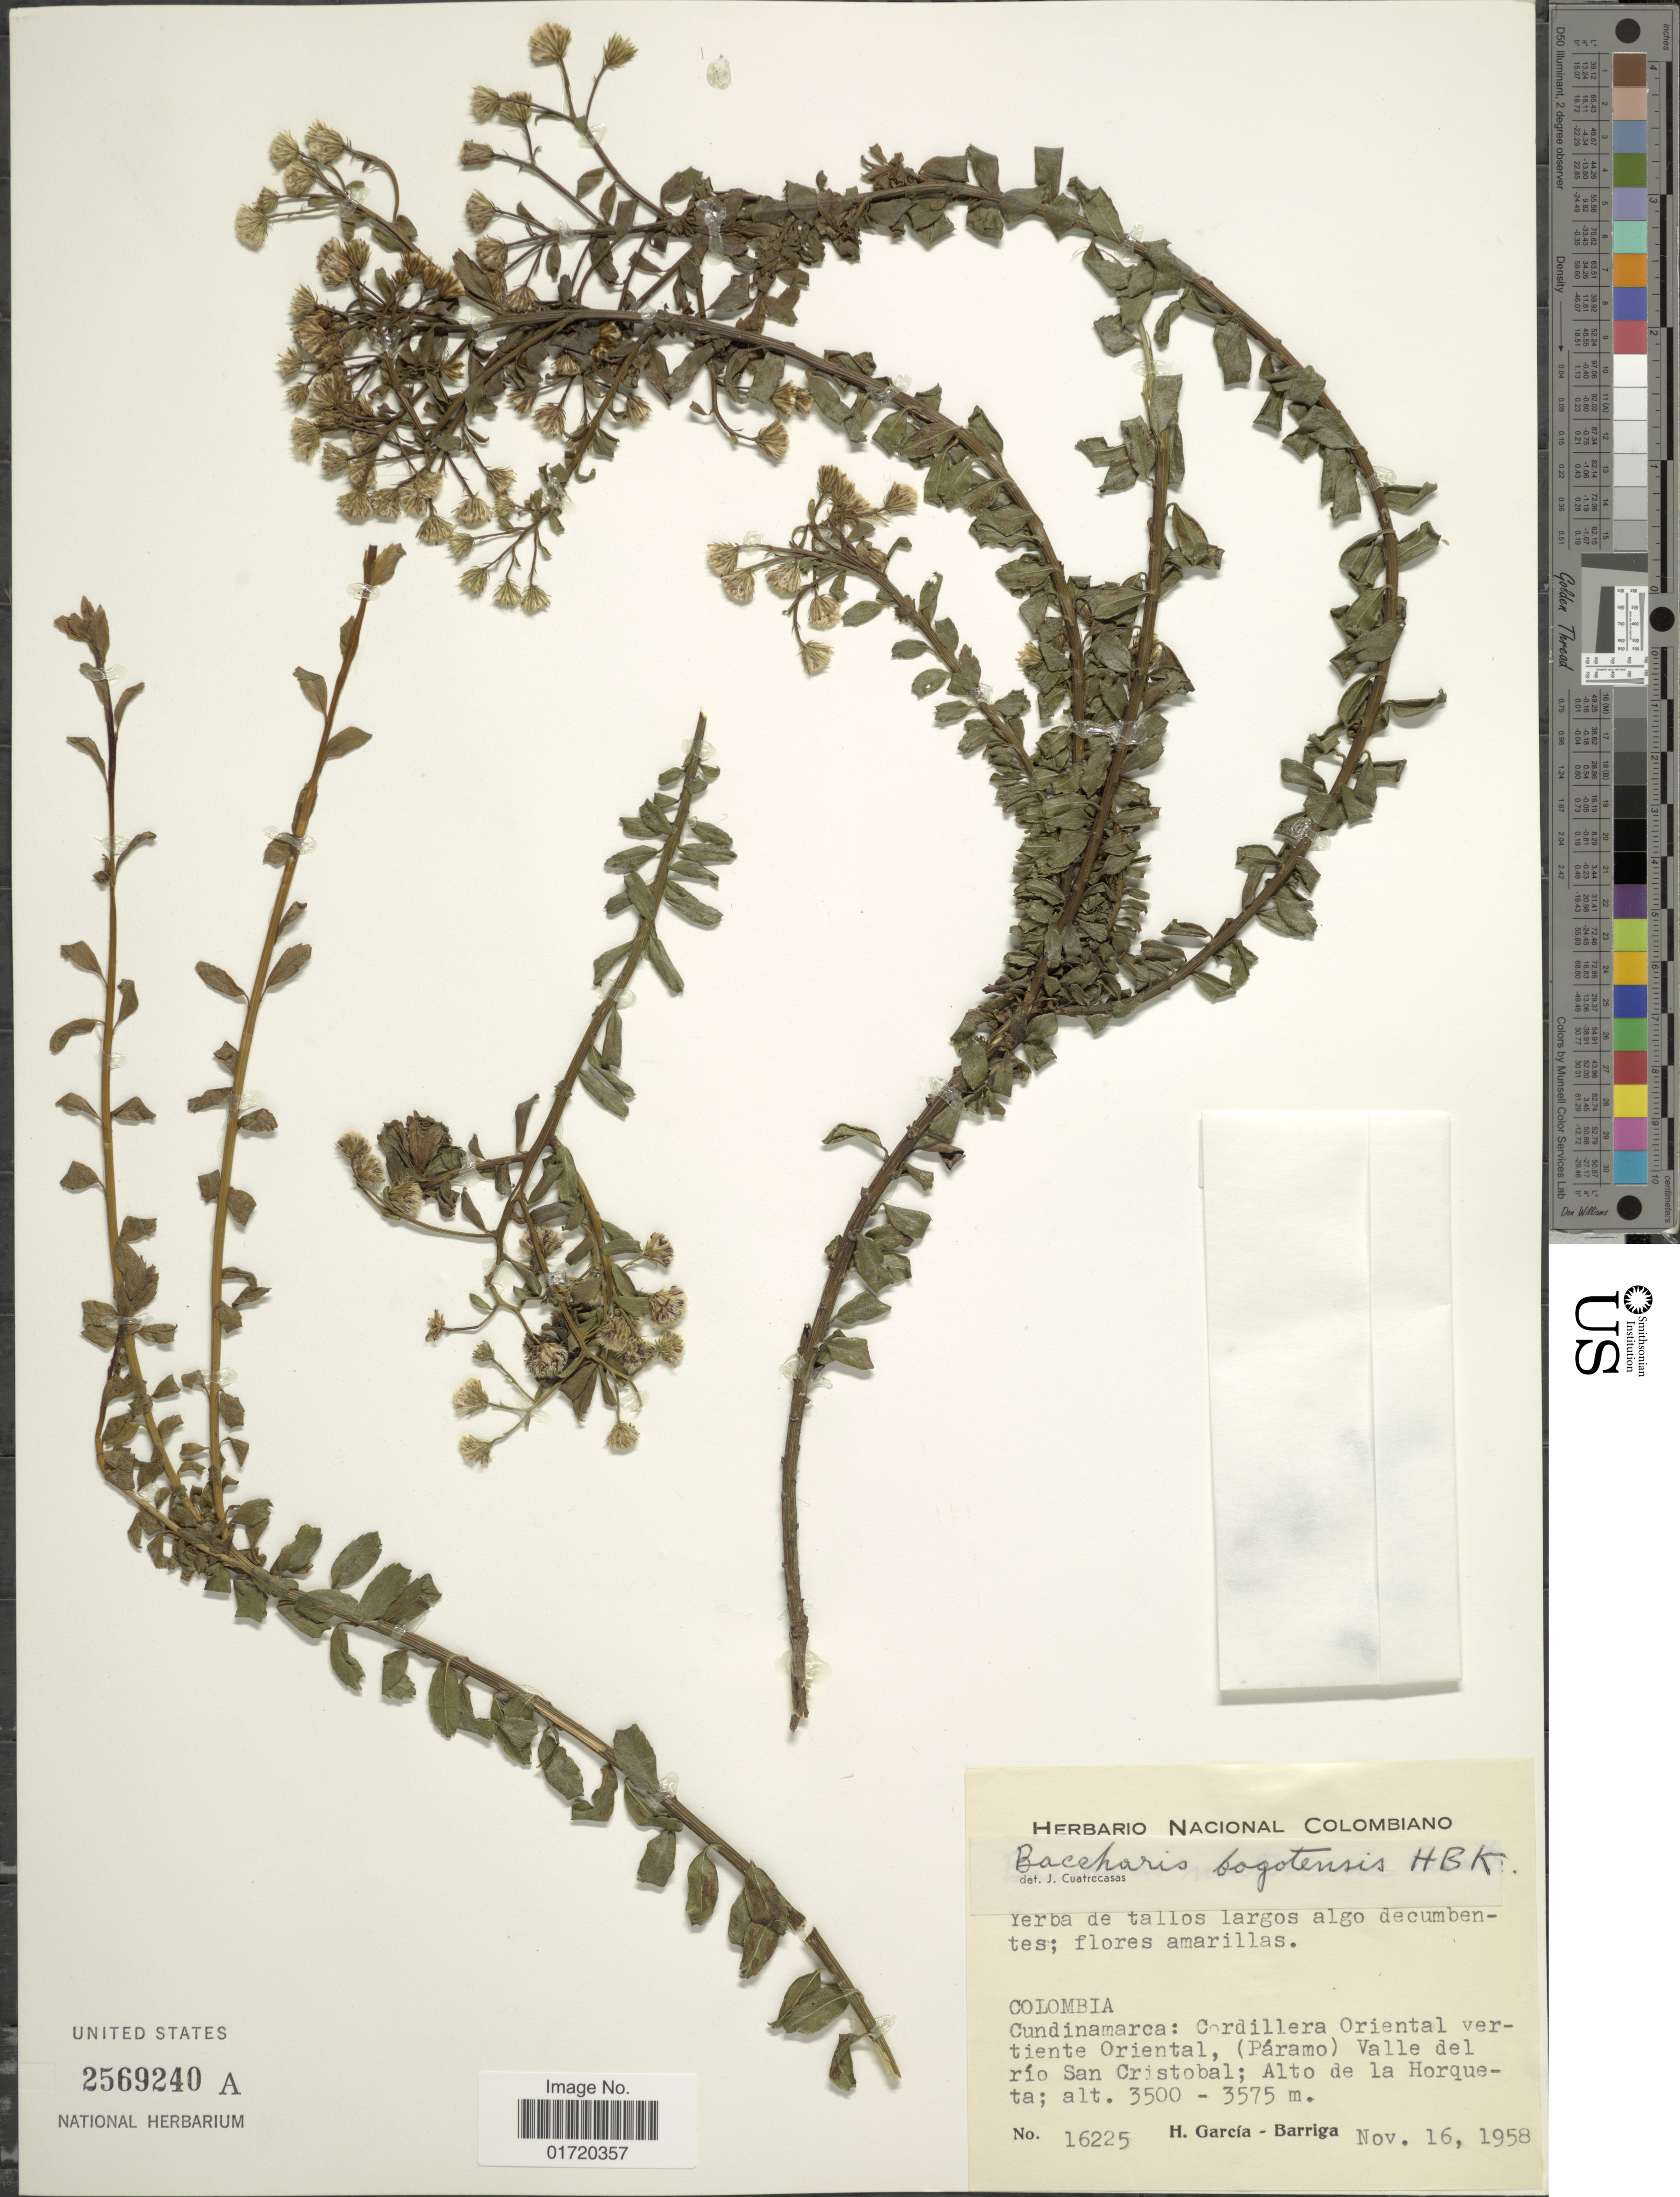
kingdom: Plantae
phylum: Tracheophyta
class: Magnoliopsida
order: Asterales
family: Asteraceae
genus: Baccharis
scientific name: Baccharis bogotensis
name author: Kunth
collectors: H. García Barriga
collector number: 16225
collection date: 1958-11-16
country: Colombia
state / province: Cundinamarca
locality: Cordillera Oriental vertiente Oriental, (Paramo) Valle del rio San Cristobal, Alto de la Horqueta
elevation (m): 3500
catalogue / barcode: US 2569240A